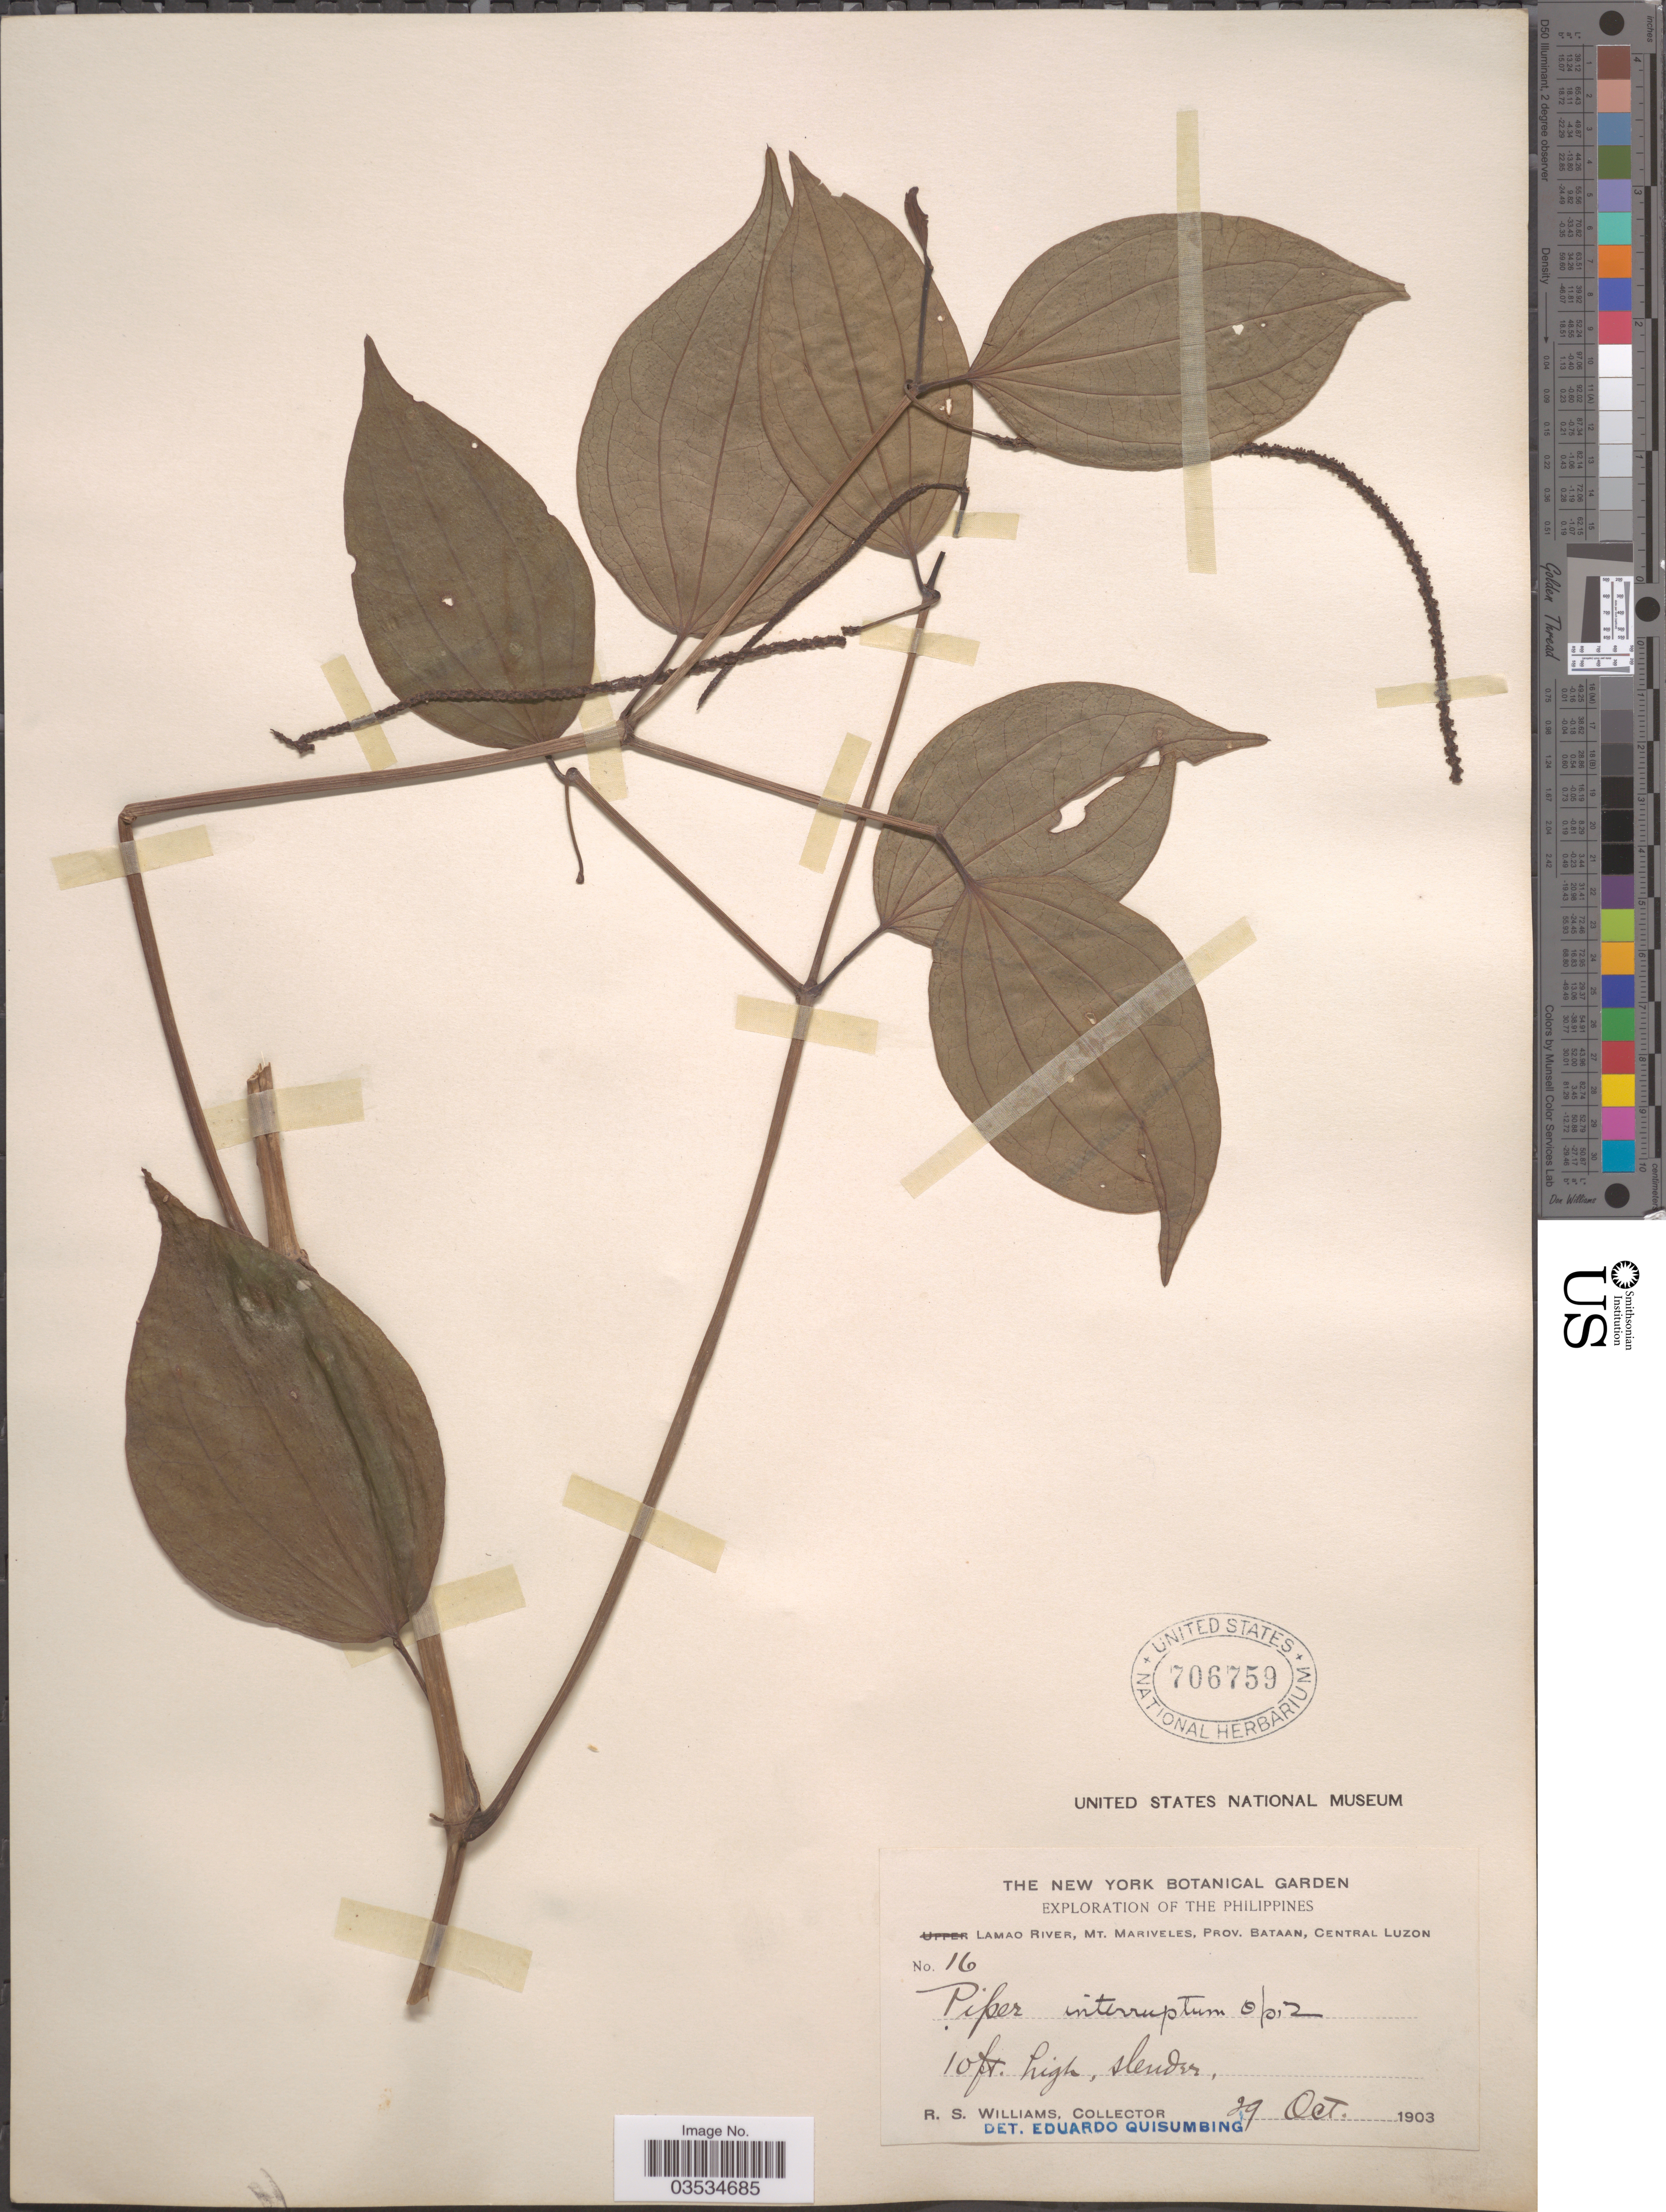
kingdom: Plantae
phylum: Tracheophyta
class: Magnoliopsida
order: Piperales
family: Piperaceae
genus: Piper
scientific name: Piper interruptum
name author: Opiz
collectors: R. S. Williams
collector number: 16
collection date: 1903-10-29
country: Philippines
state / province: Central Luzon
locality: Lamao River, Mt. Mariveles, Prov. Bataan.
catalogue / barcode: US 706759